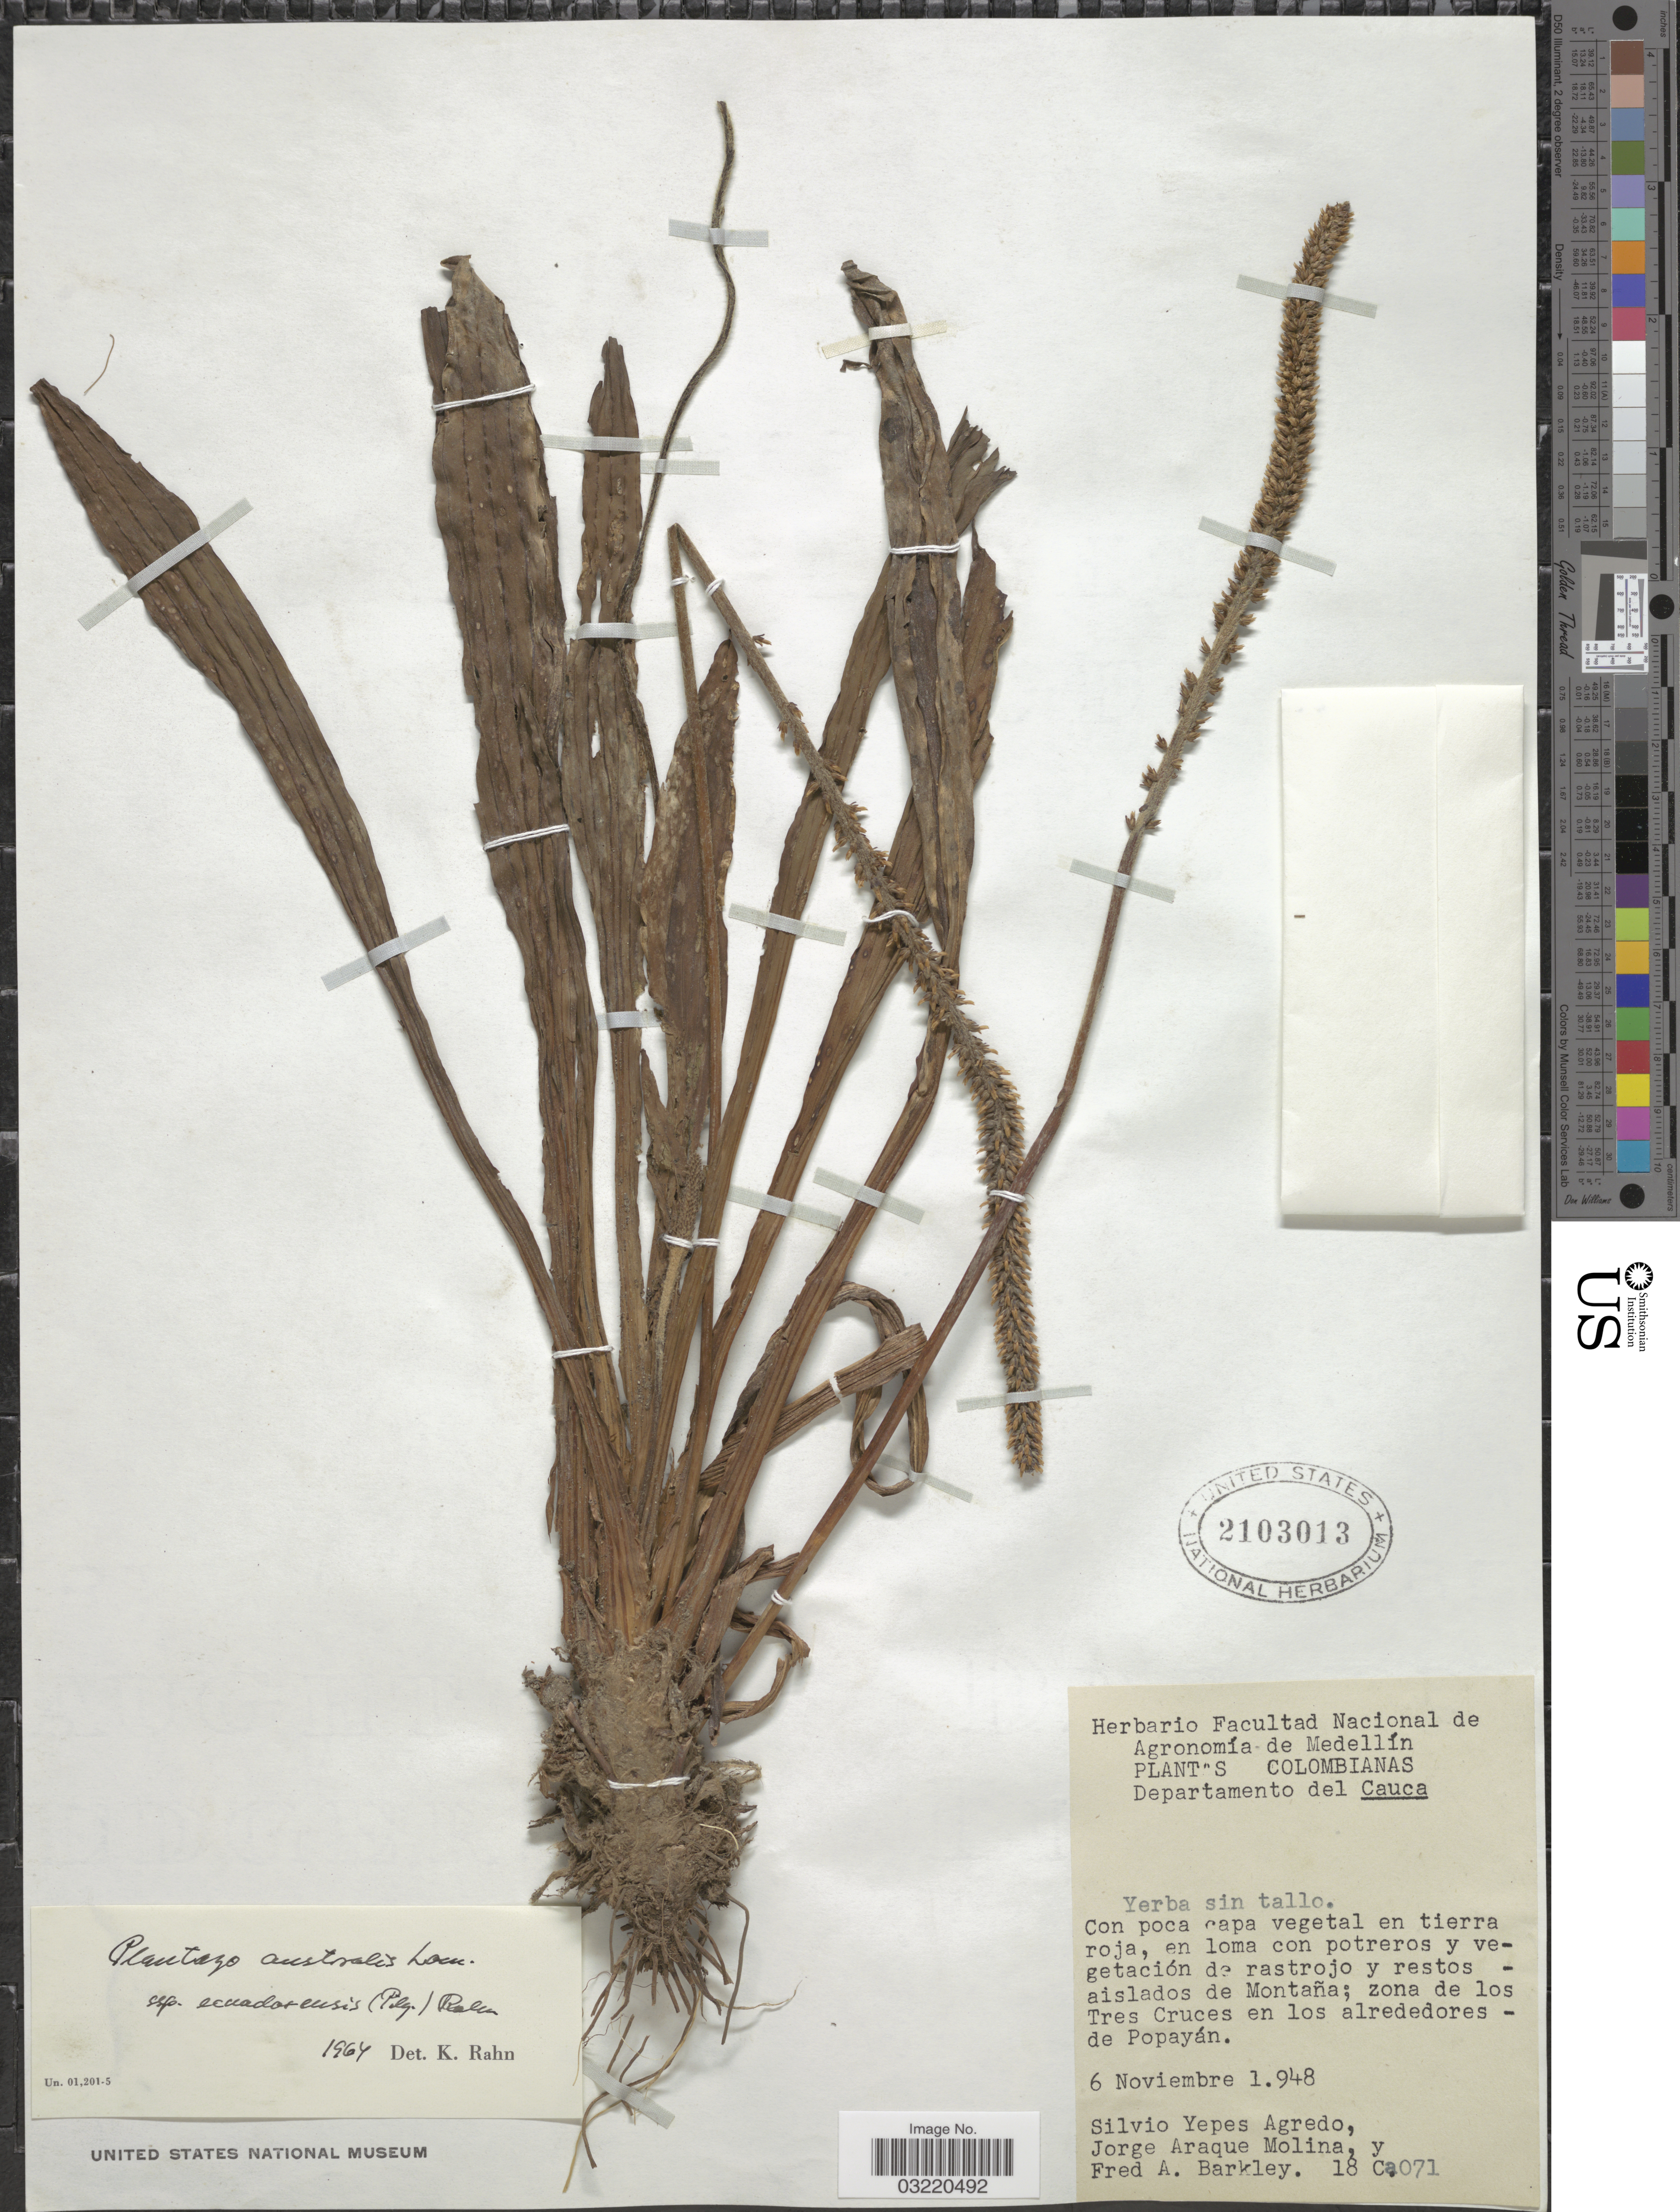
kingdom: Plantae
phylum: Tracheophyta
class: Magnoliopsida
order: Lamiales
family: Plantaginaceae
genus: Plantago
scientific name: Plantago australis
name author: Lam.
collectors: S. Yepes-Agredo, J. A. Molina & F. A. Barkley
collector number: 18ca071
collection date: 1948-11-06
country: Colombia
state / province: Valle del Cauca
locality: Departamento del Cauca. Tres Cruces en los alrededores - de Popayán.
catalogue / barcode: US 2103013